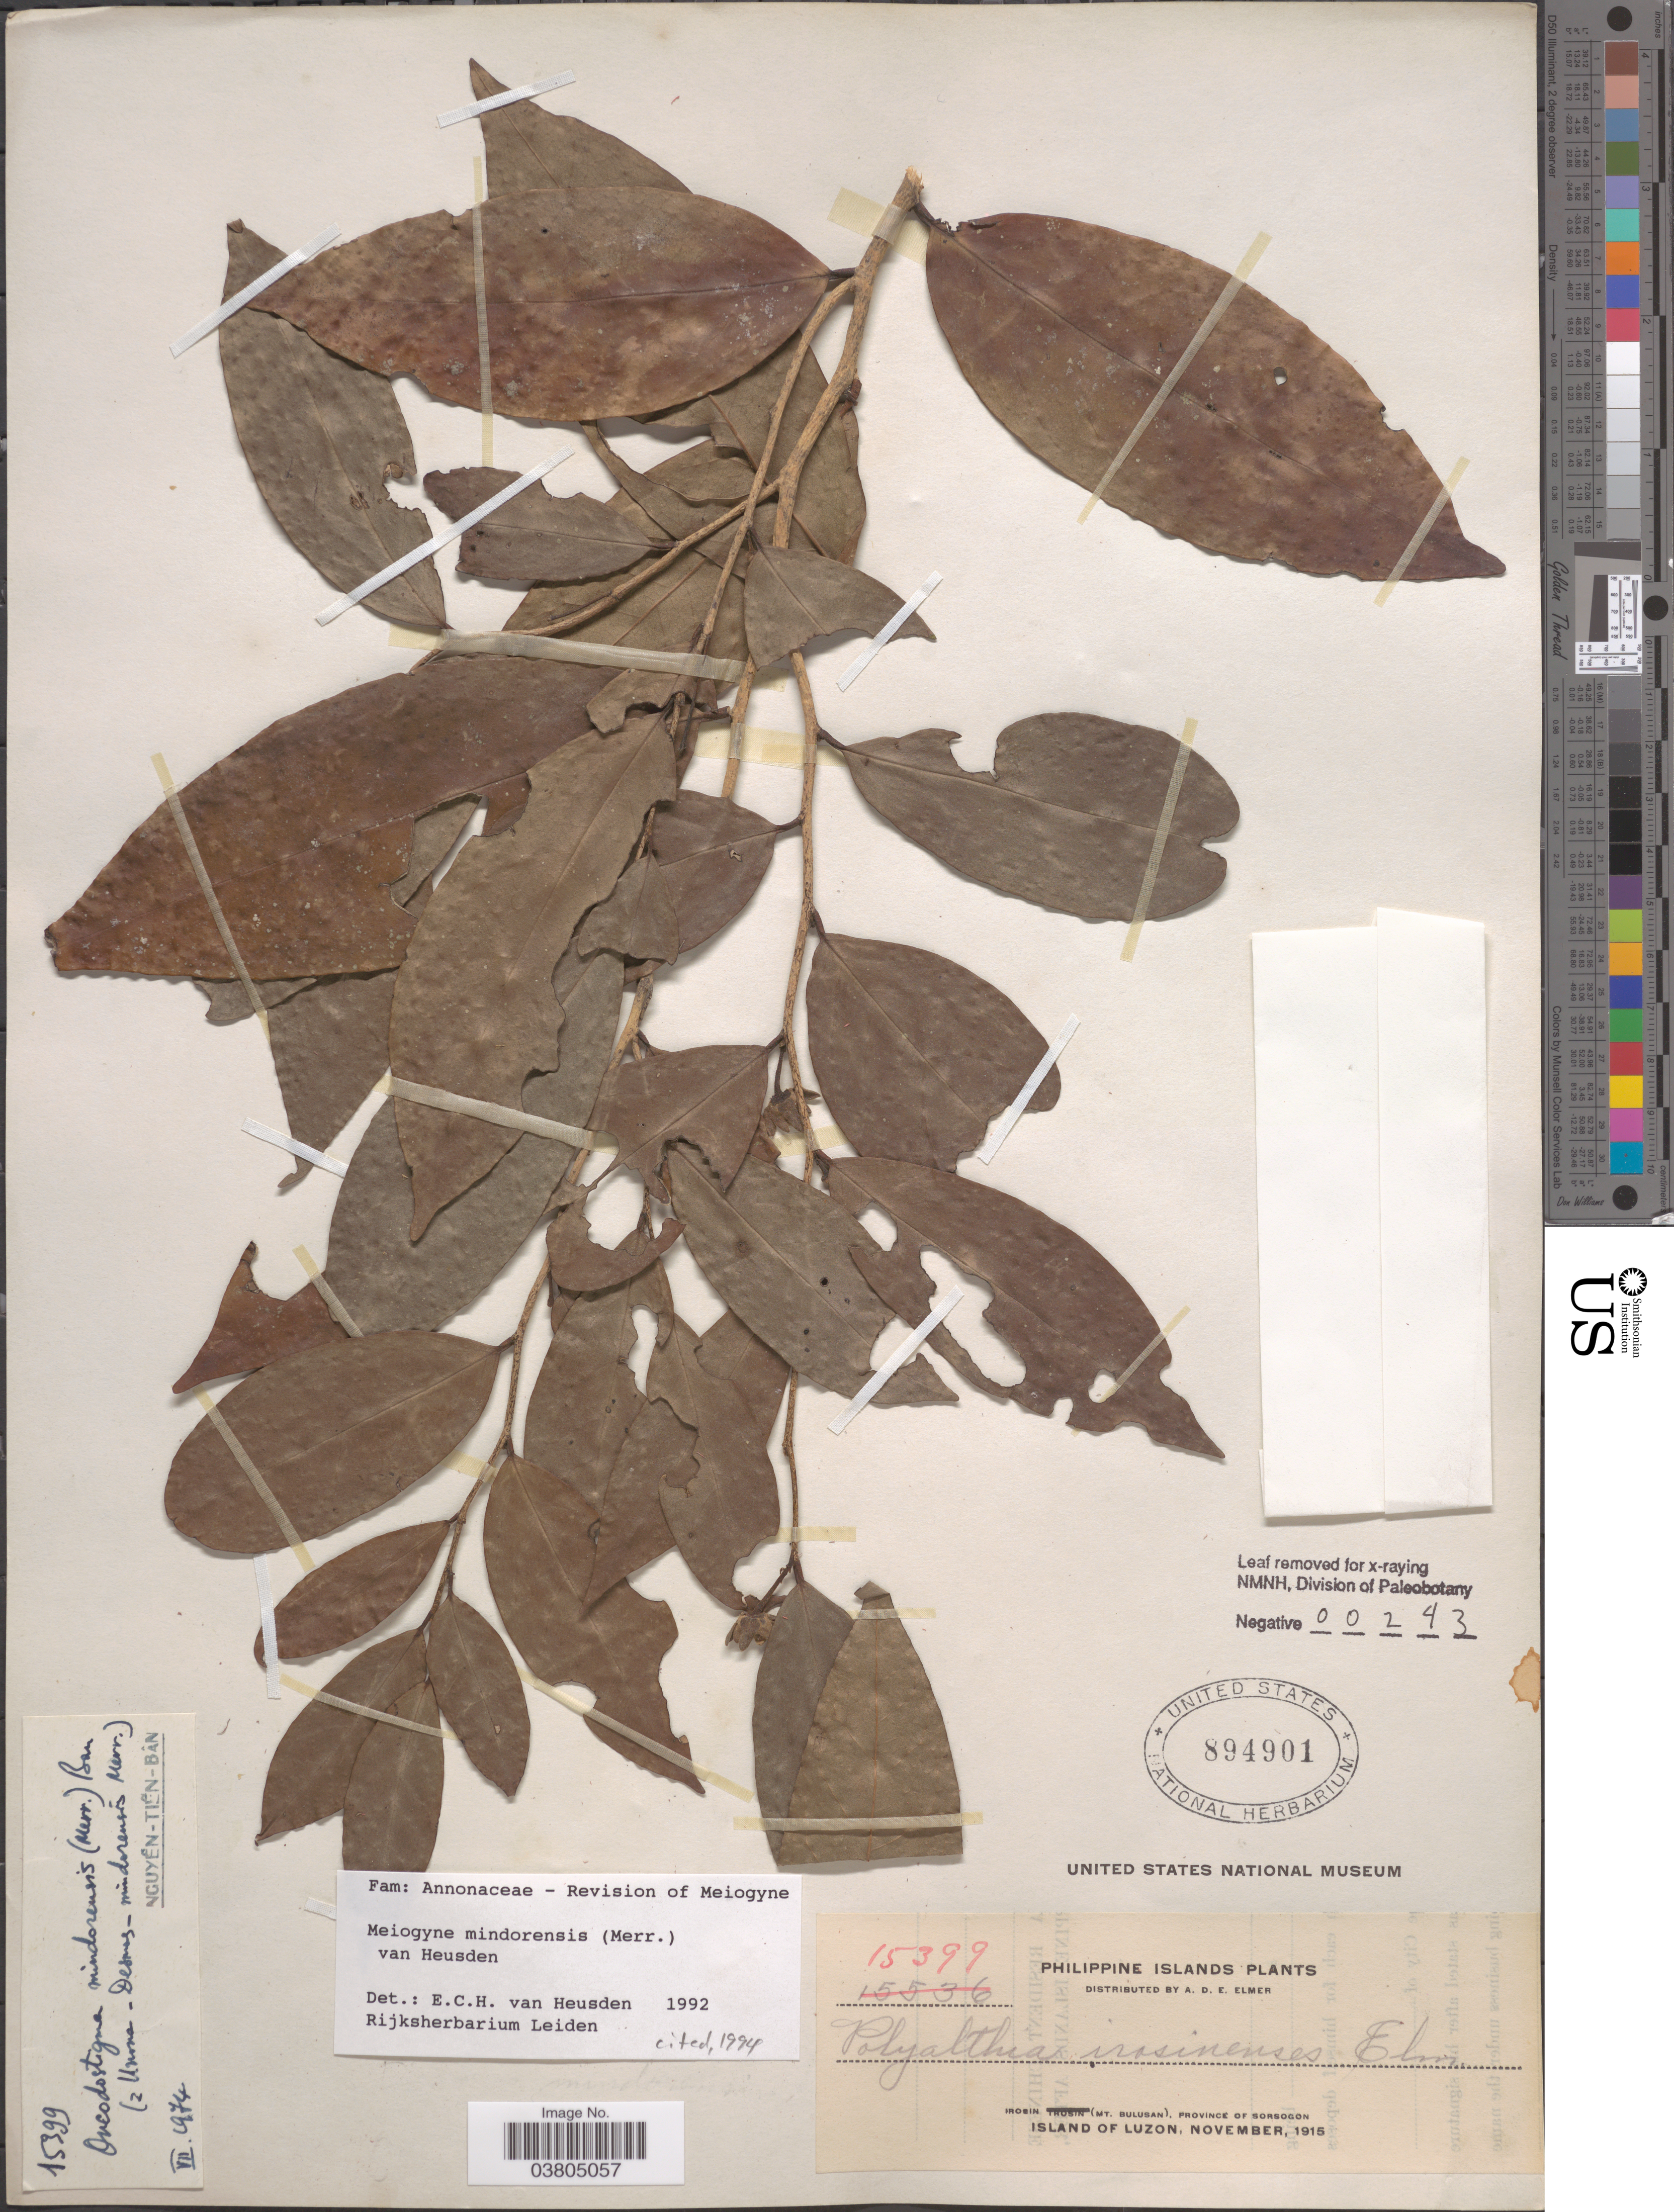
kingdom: Plantae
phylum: Tracheophyta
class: Magnoliopsida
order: Magnoliales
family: Annonaceae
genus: Meiogyne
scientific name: Meiogyne mindorensis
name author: (Merr.) Heusden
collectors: A. D. E. Elmer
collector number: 15399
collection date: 1915-11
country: Philippines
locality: Philippine Islands. Irosin (Mt. Bulusan), Province of Sorsogon. Island of Luzon.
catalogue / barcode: US 894901